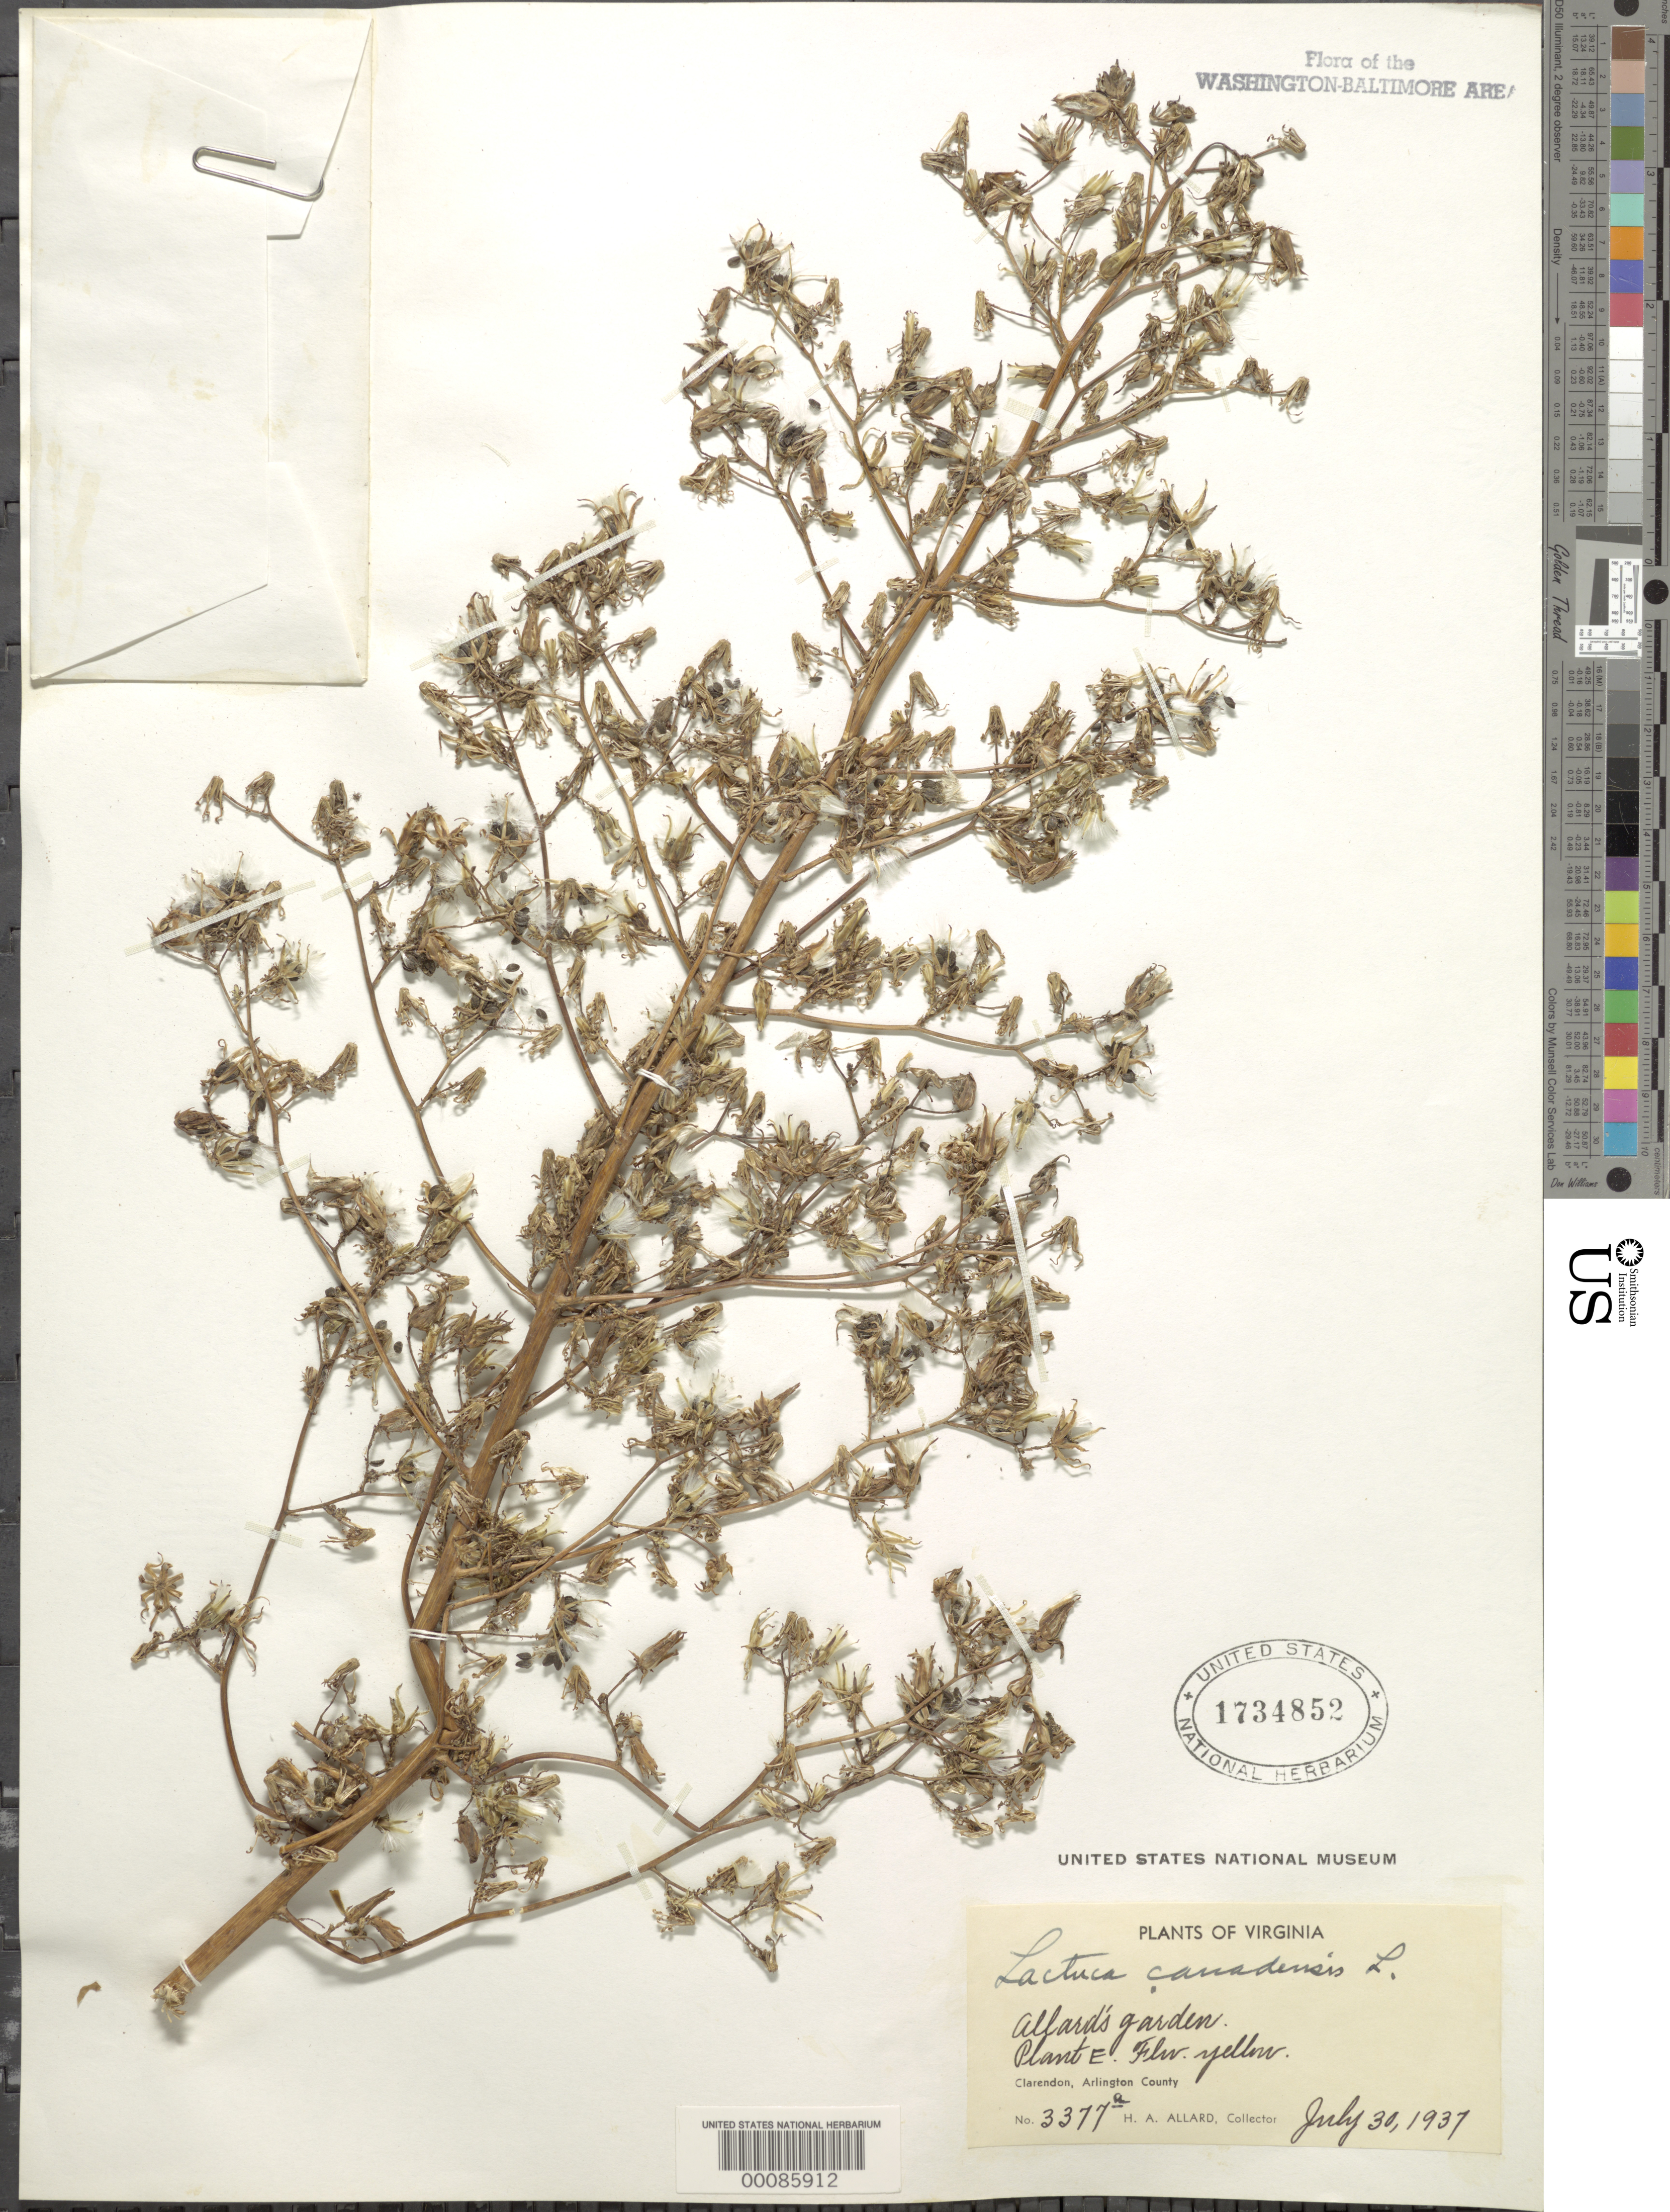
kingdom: Plantae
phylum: Tracheophyta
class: Magnoliopsida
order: Asterales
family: Asteraceae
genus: Lactuca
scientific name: Lactuca canadensis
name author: L.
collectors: H. A. Allard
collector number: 3377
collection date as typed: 30 Jul 1937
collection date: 1937-07-30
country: United States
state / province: Virginia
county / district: Arlington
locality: Allard's garden Clarendon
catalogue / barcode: US 1734852